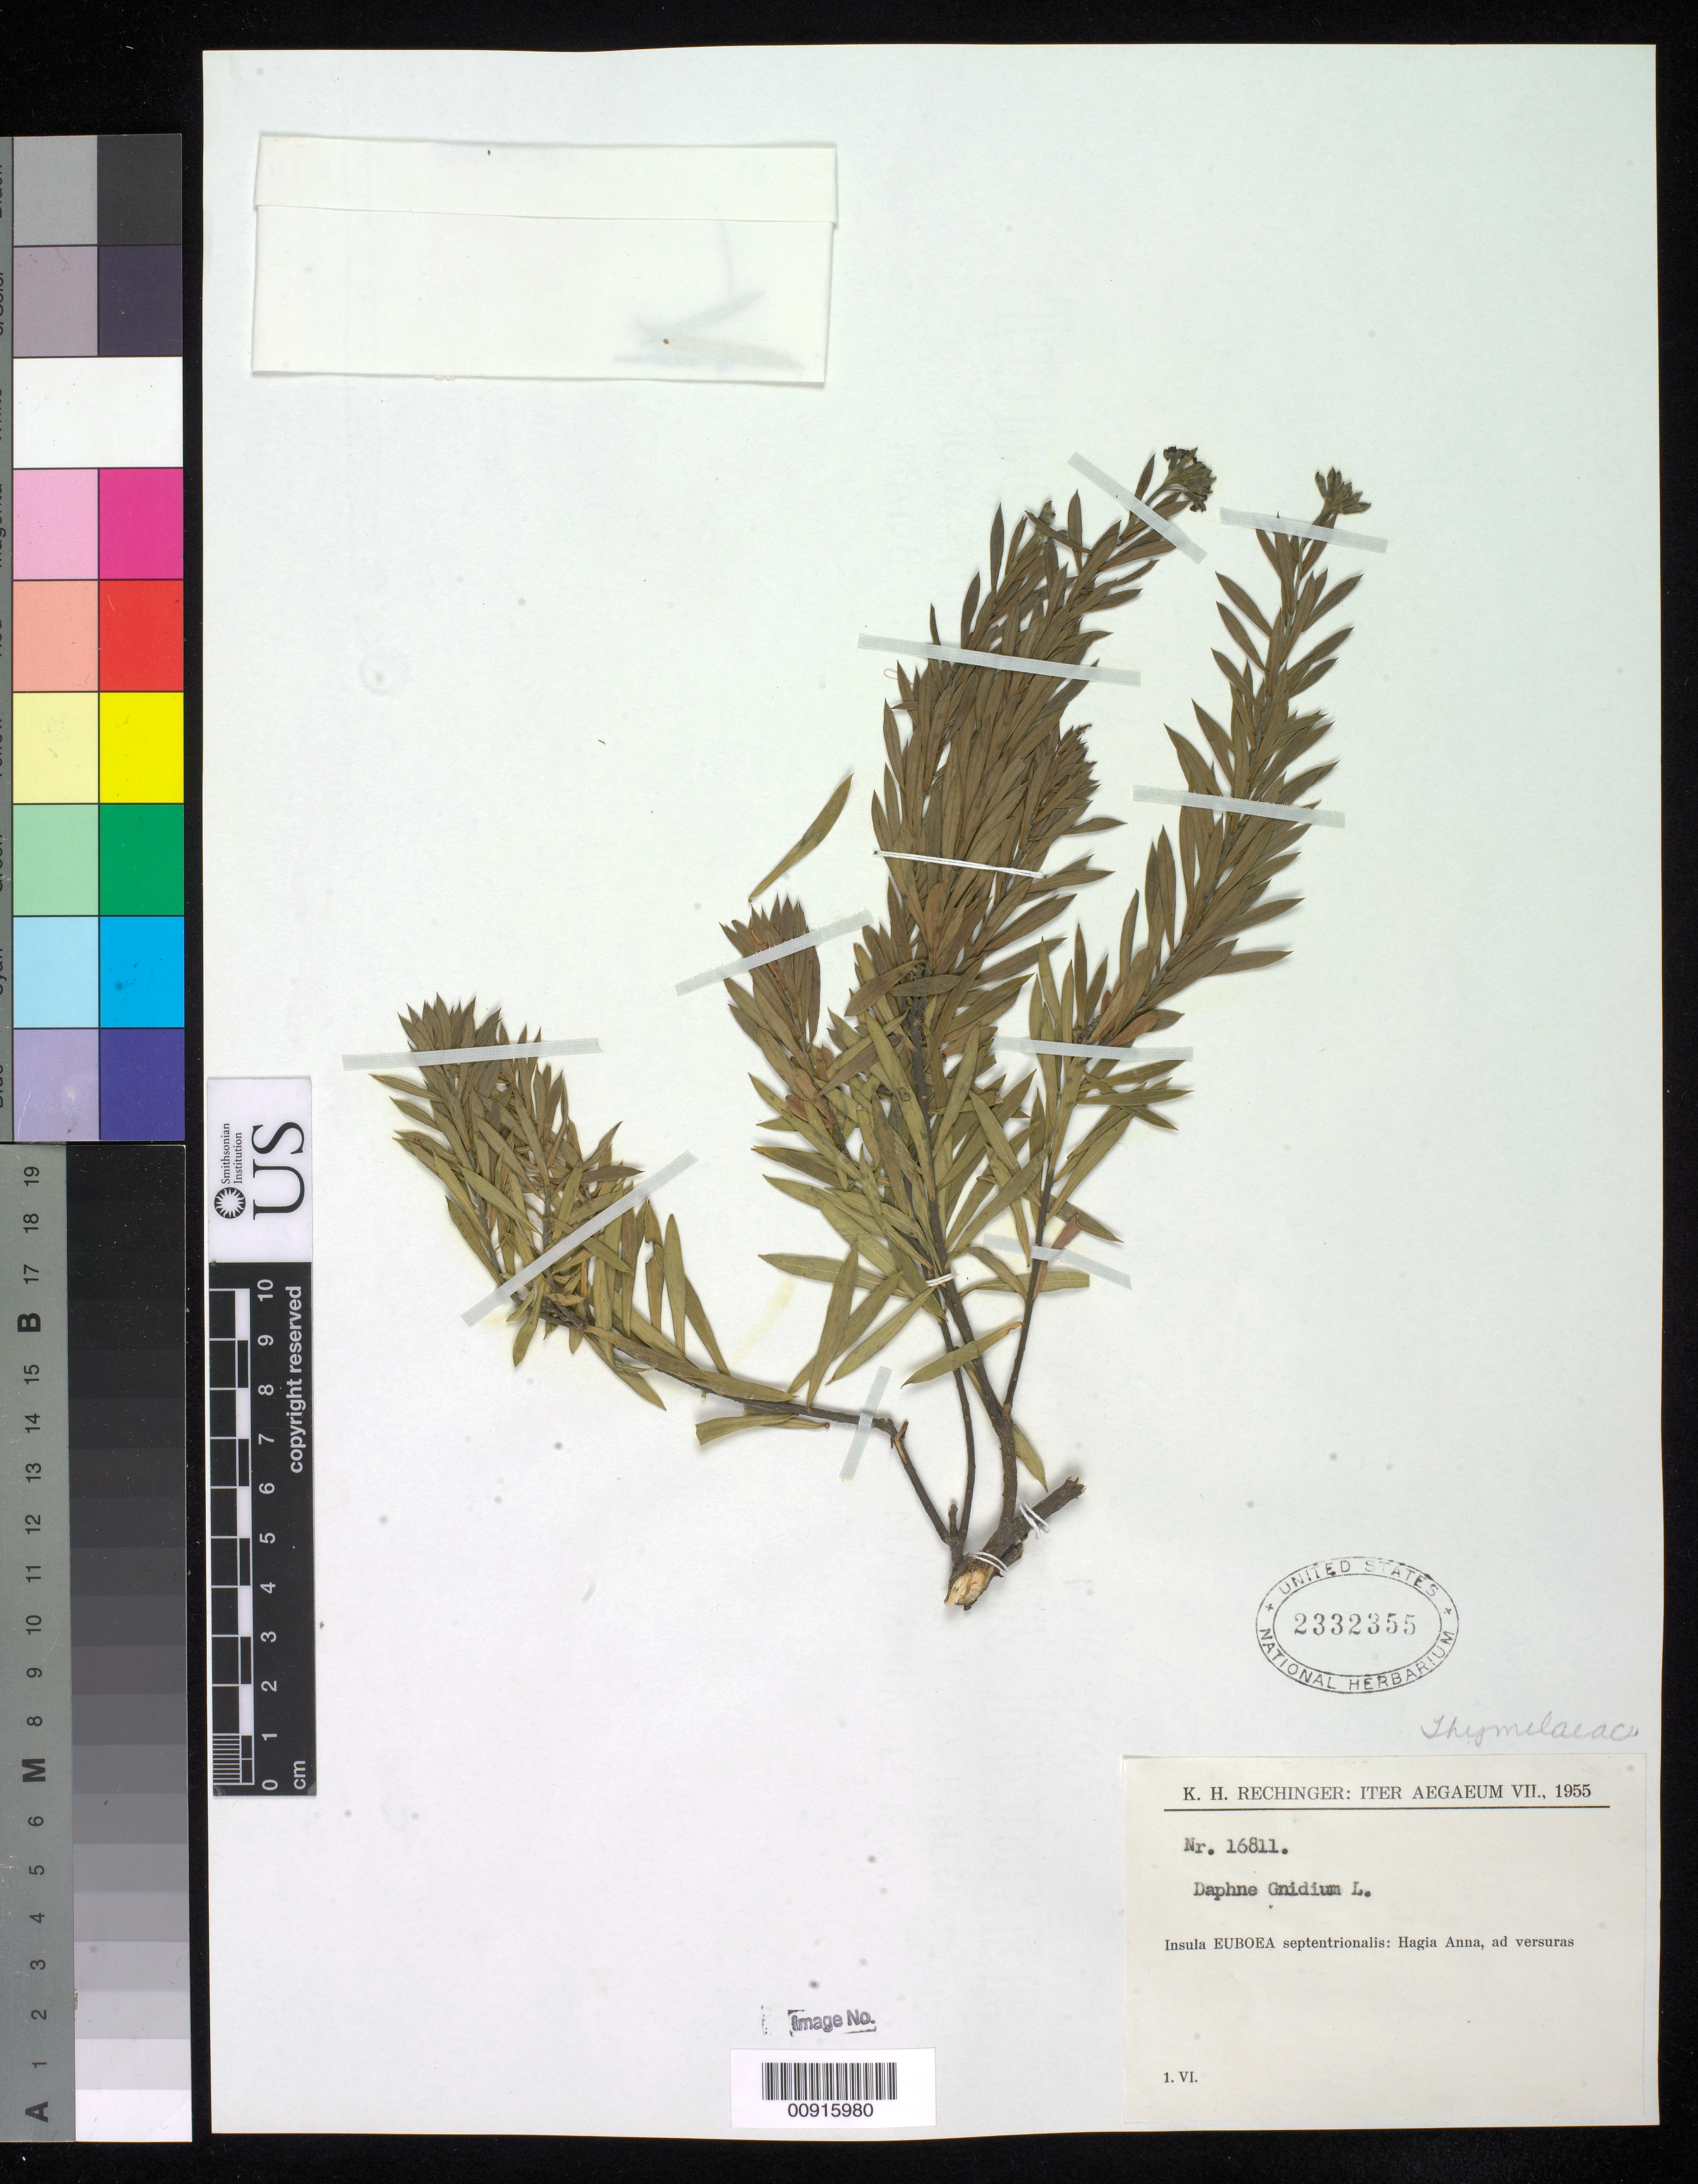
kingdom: Plantae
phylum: Tracheophyta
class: Magnoliopsida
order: Malvales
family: Thymelaeaceae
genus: Daphne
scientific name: Daphne gnidium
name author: L.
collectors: K. H. Rechinger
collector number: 16811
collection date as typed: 01 Jun 1955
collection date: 1955-06-01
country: Greece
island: Euboea I.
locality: Insula Euboea septentrionalis: Hagia Anna, ad versuras.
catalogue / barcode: US 2332355